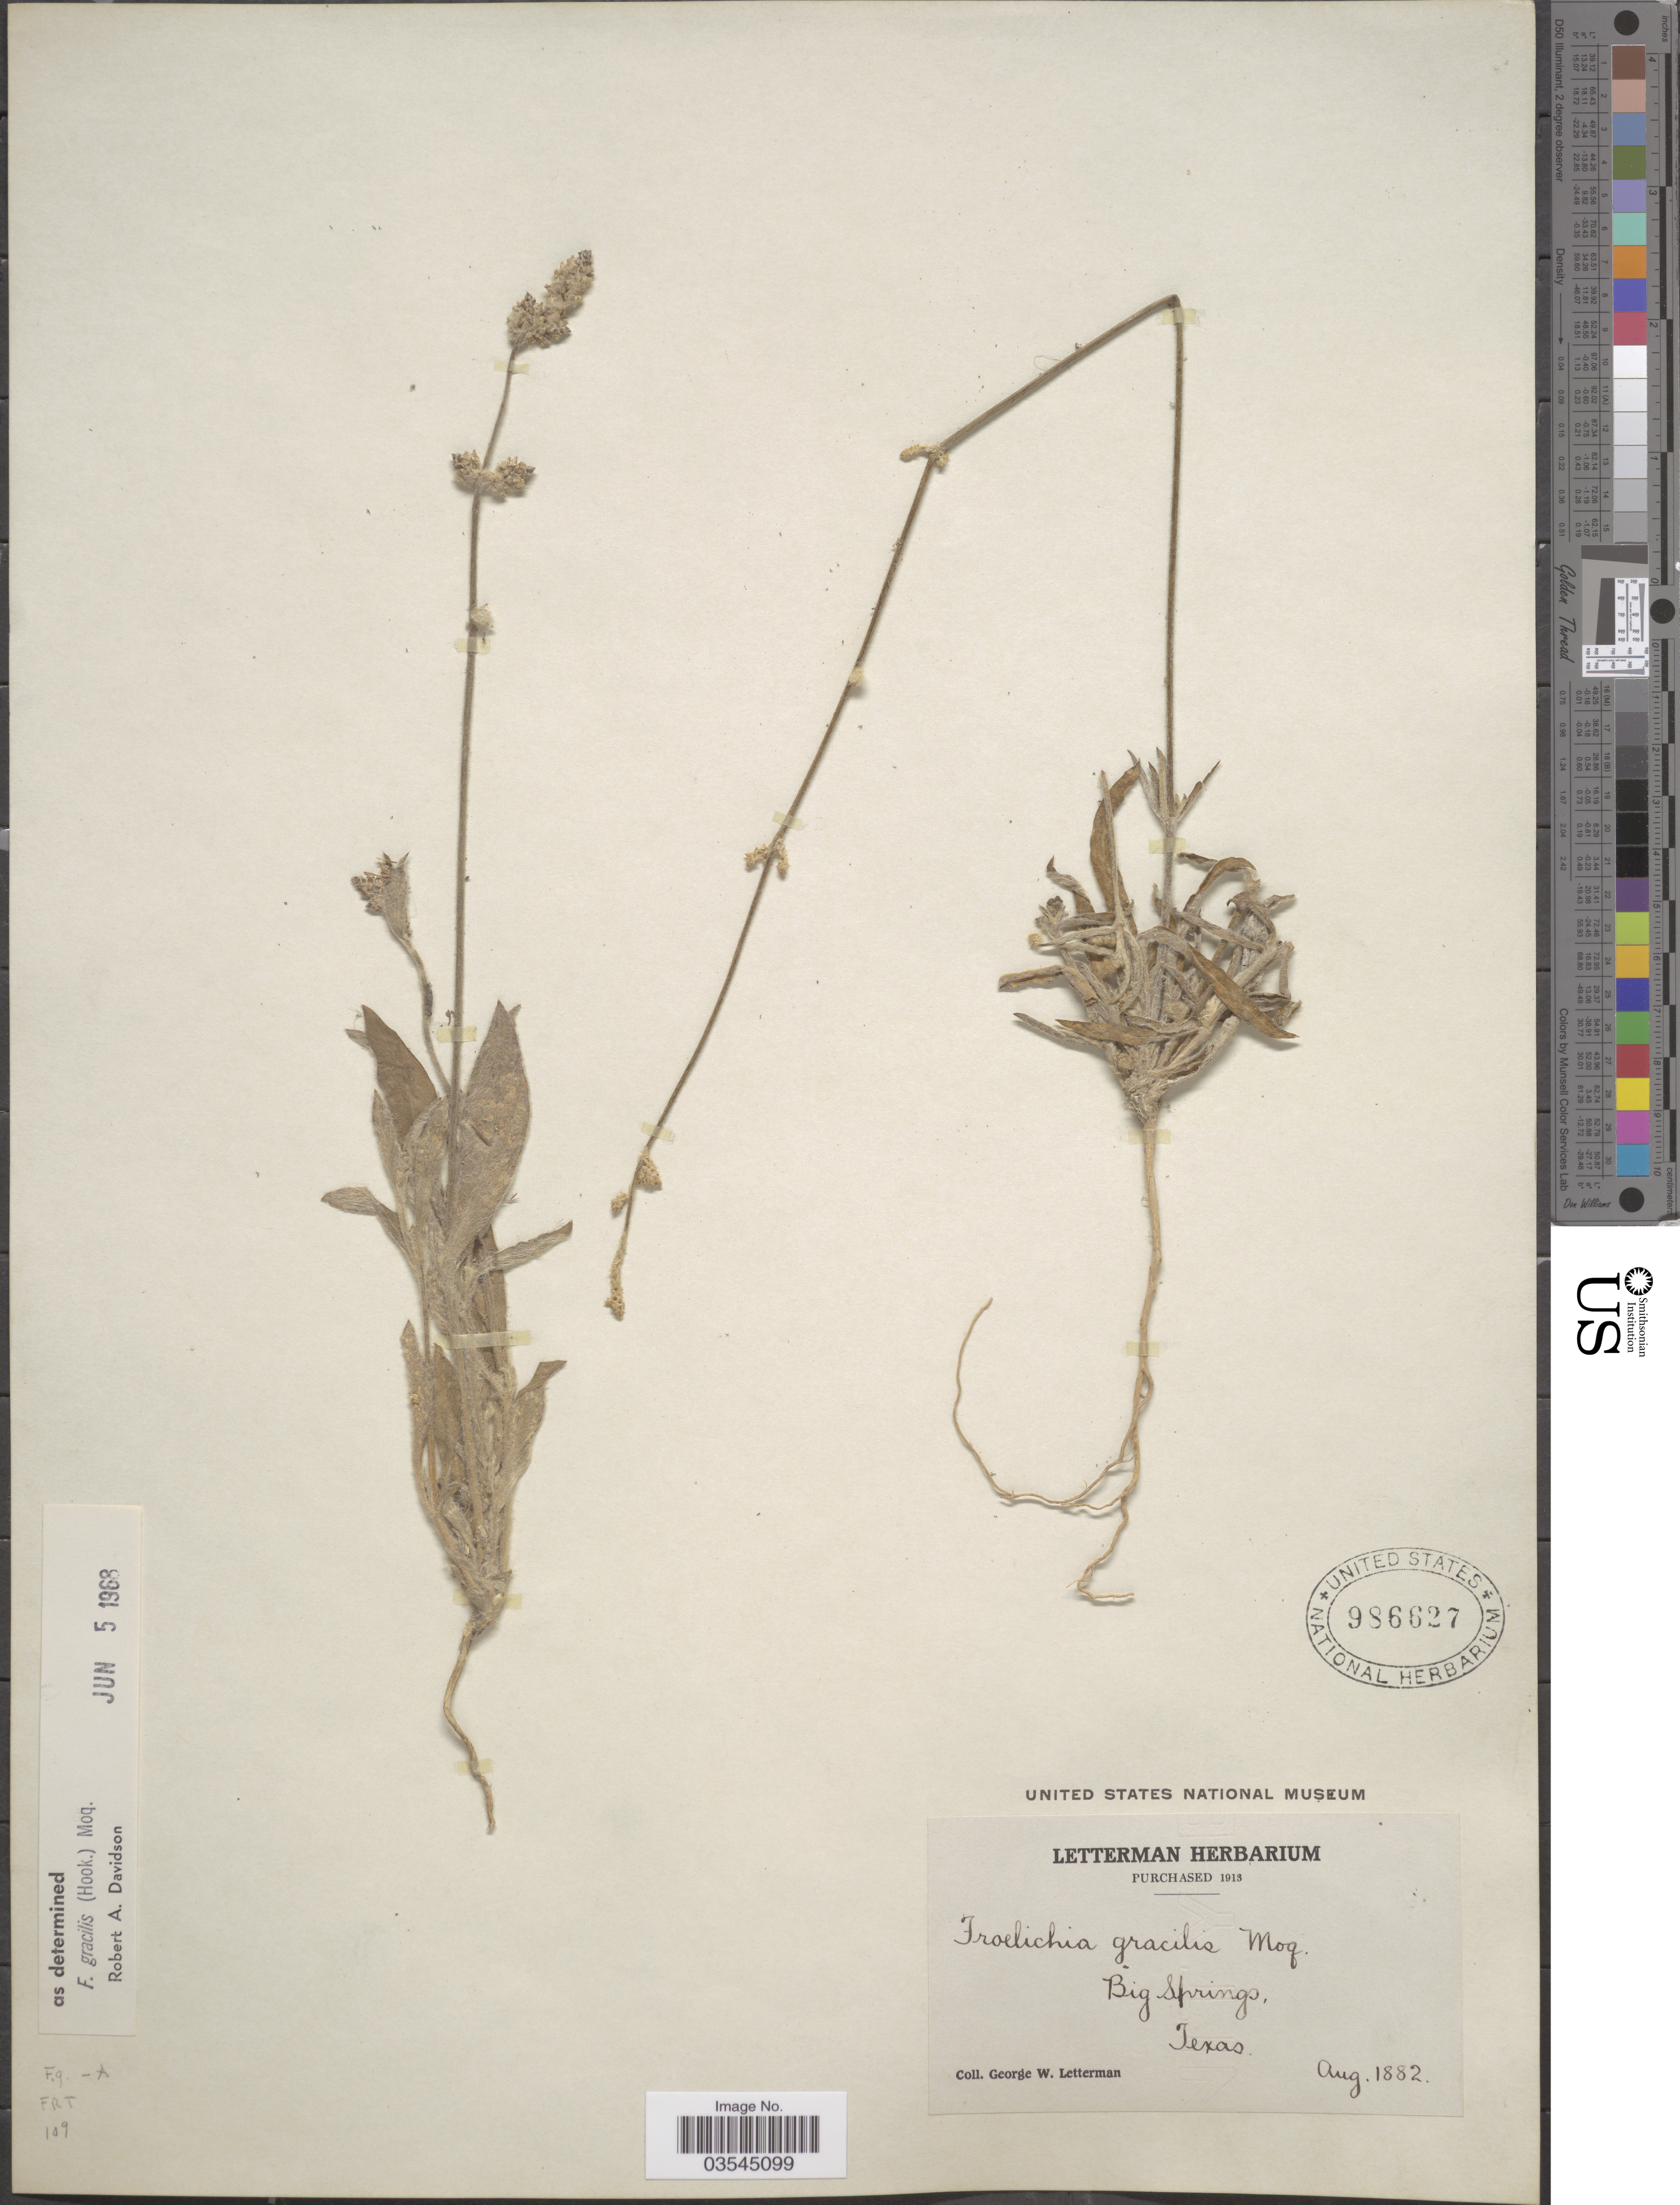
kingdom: Plantae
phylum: Tracheophyta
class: Magnoliopsida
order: Caryophyllales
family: Amaranthaceae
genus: Froelichia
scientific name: Froelichia gracilis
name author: (Hook.) Moq.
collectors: G. W. Letterman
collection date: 1882-08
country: United States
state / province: Texas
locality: Big Springs.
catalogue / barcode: US 986627